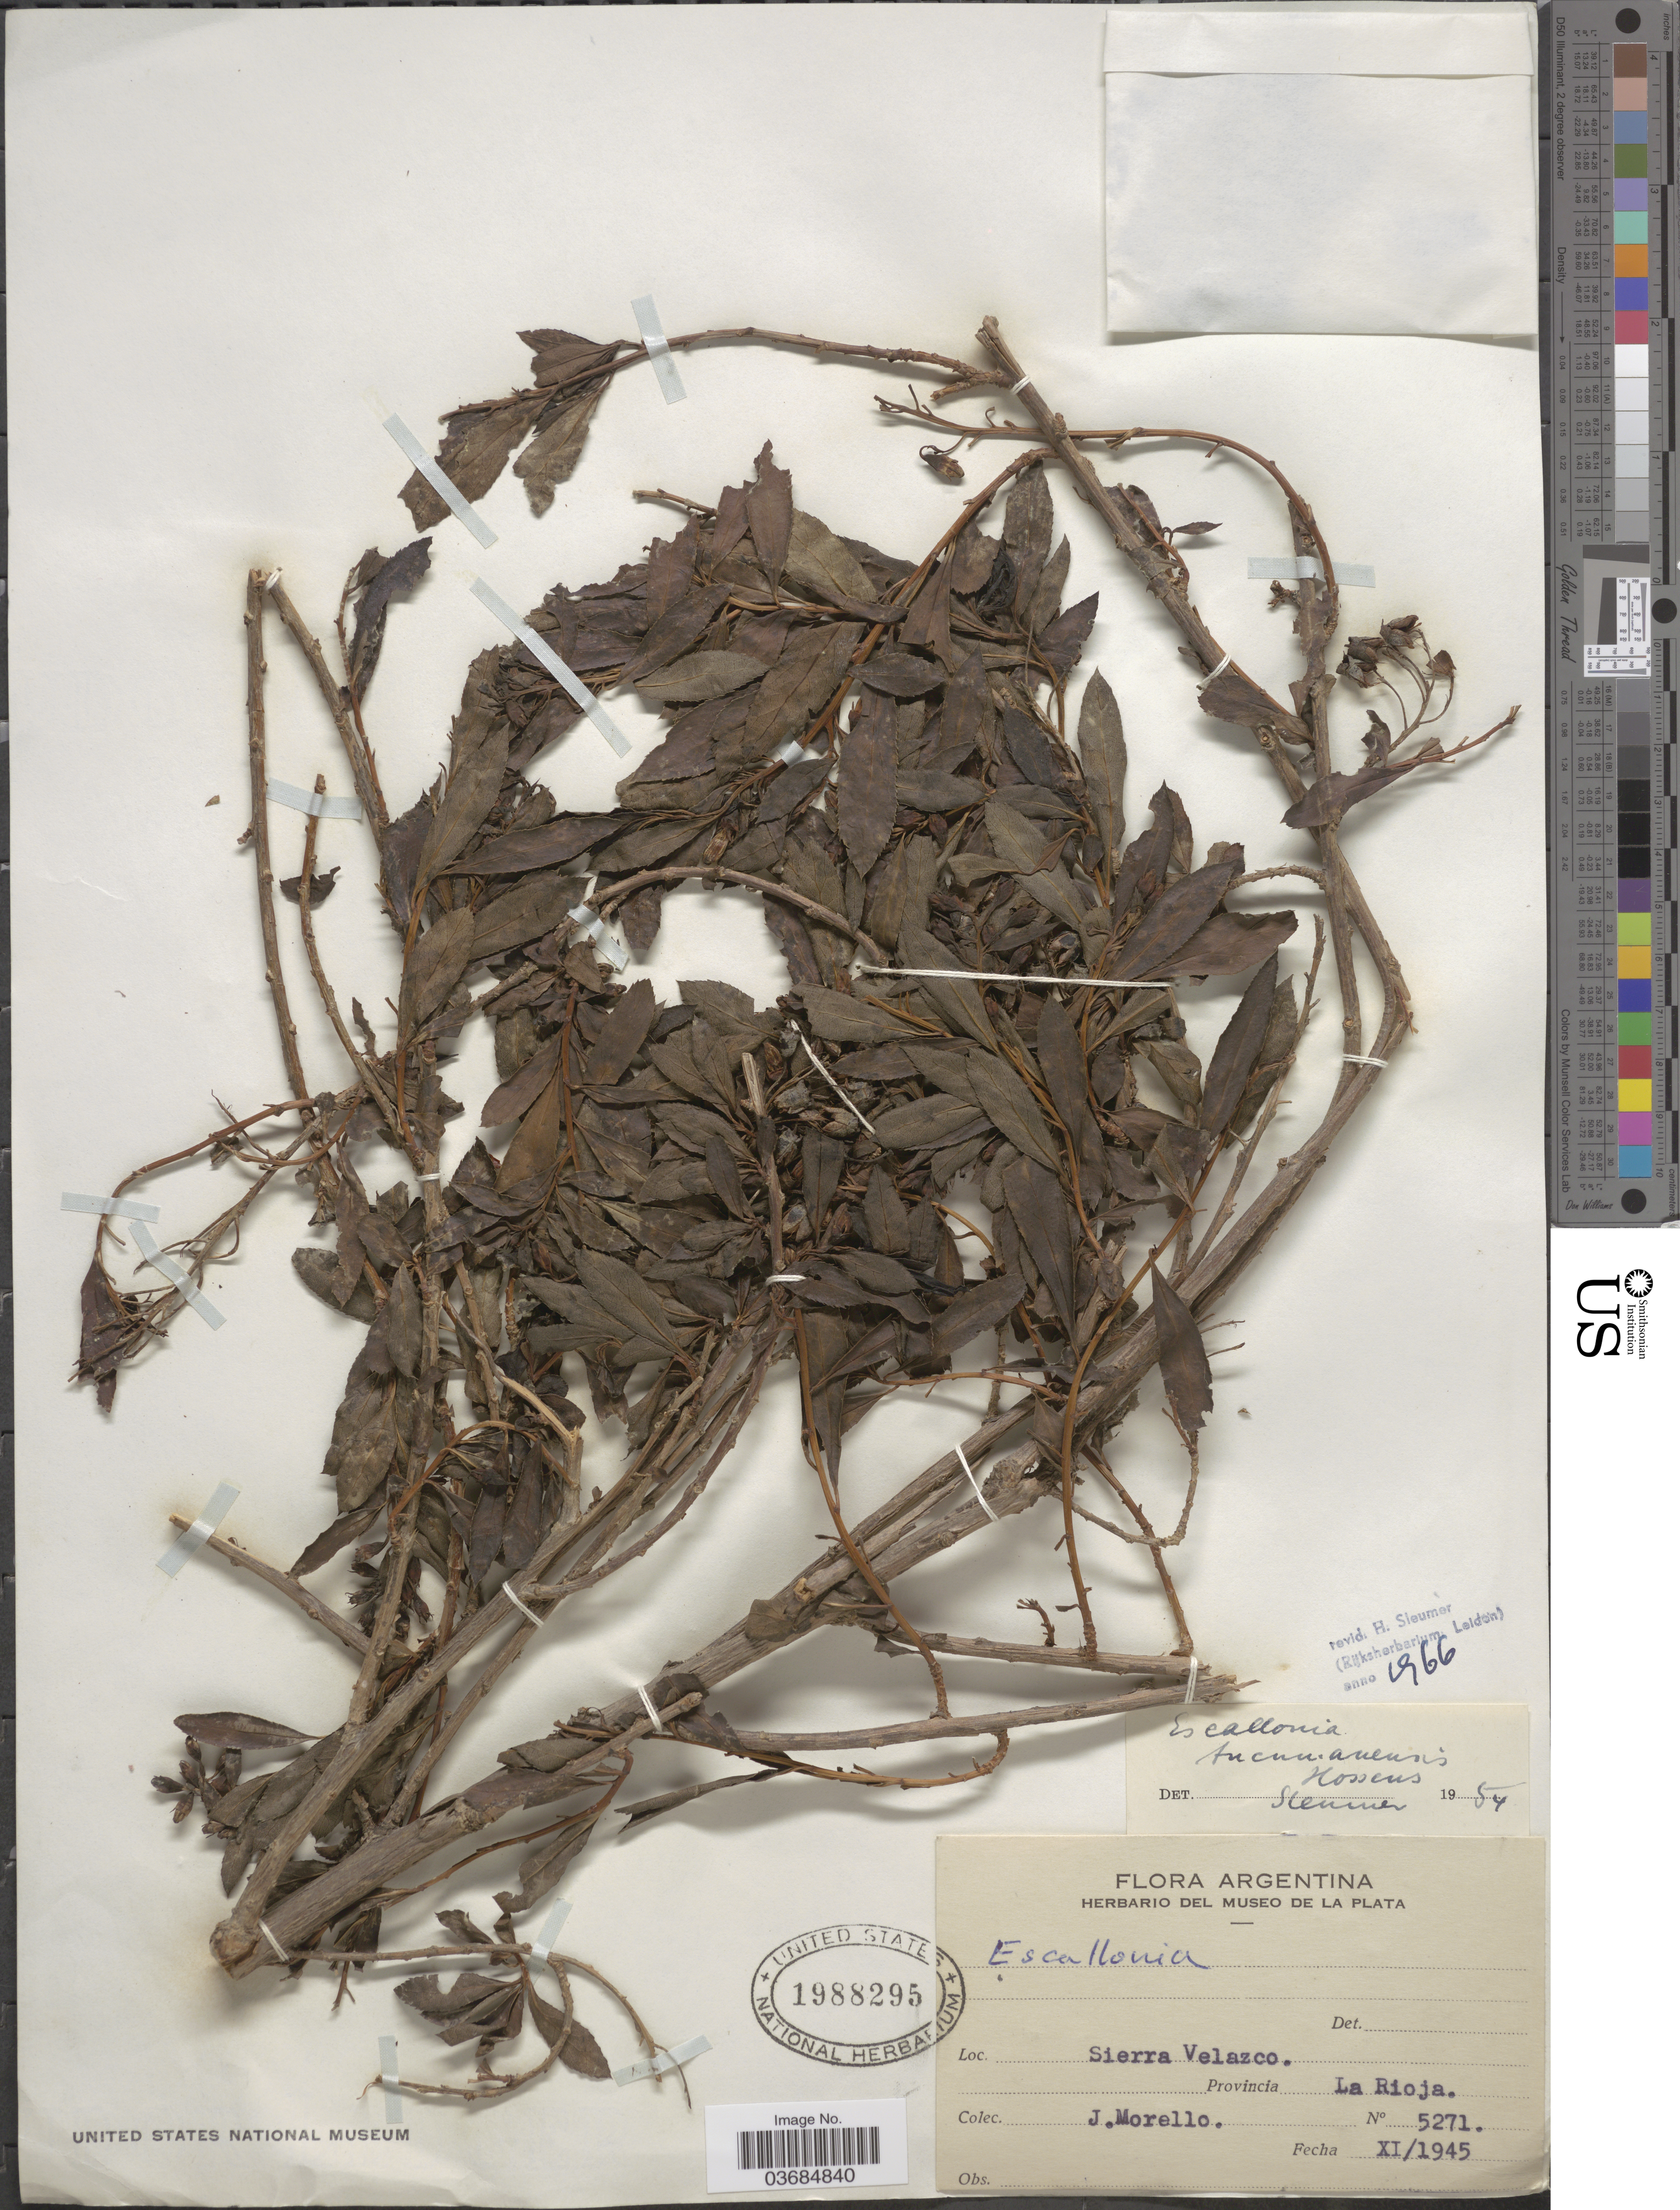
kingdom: Plantae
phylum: Tracheophyta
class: Magnoliopsida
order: Escalloniales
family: Escalloniaceae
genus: Escallonia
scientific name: Escallonia tucumanensis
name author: Hosseus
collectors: J. Morello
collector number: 5271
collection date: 1945-11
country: Argentina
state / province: La Rioja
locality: Sierra Velazco.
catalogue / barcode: US 1988295